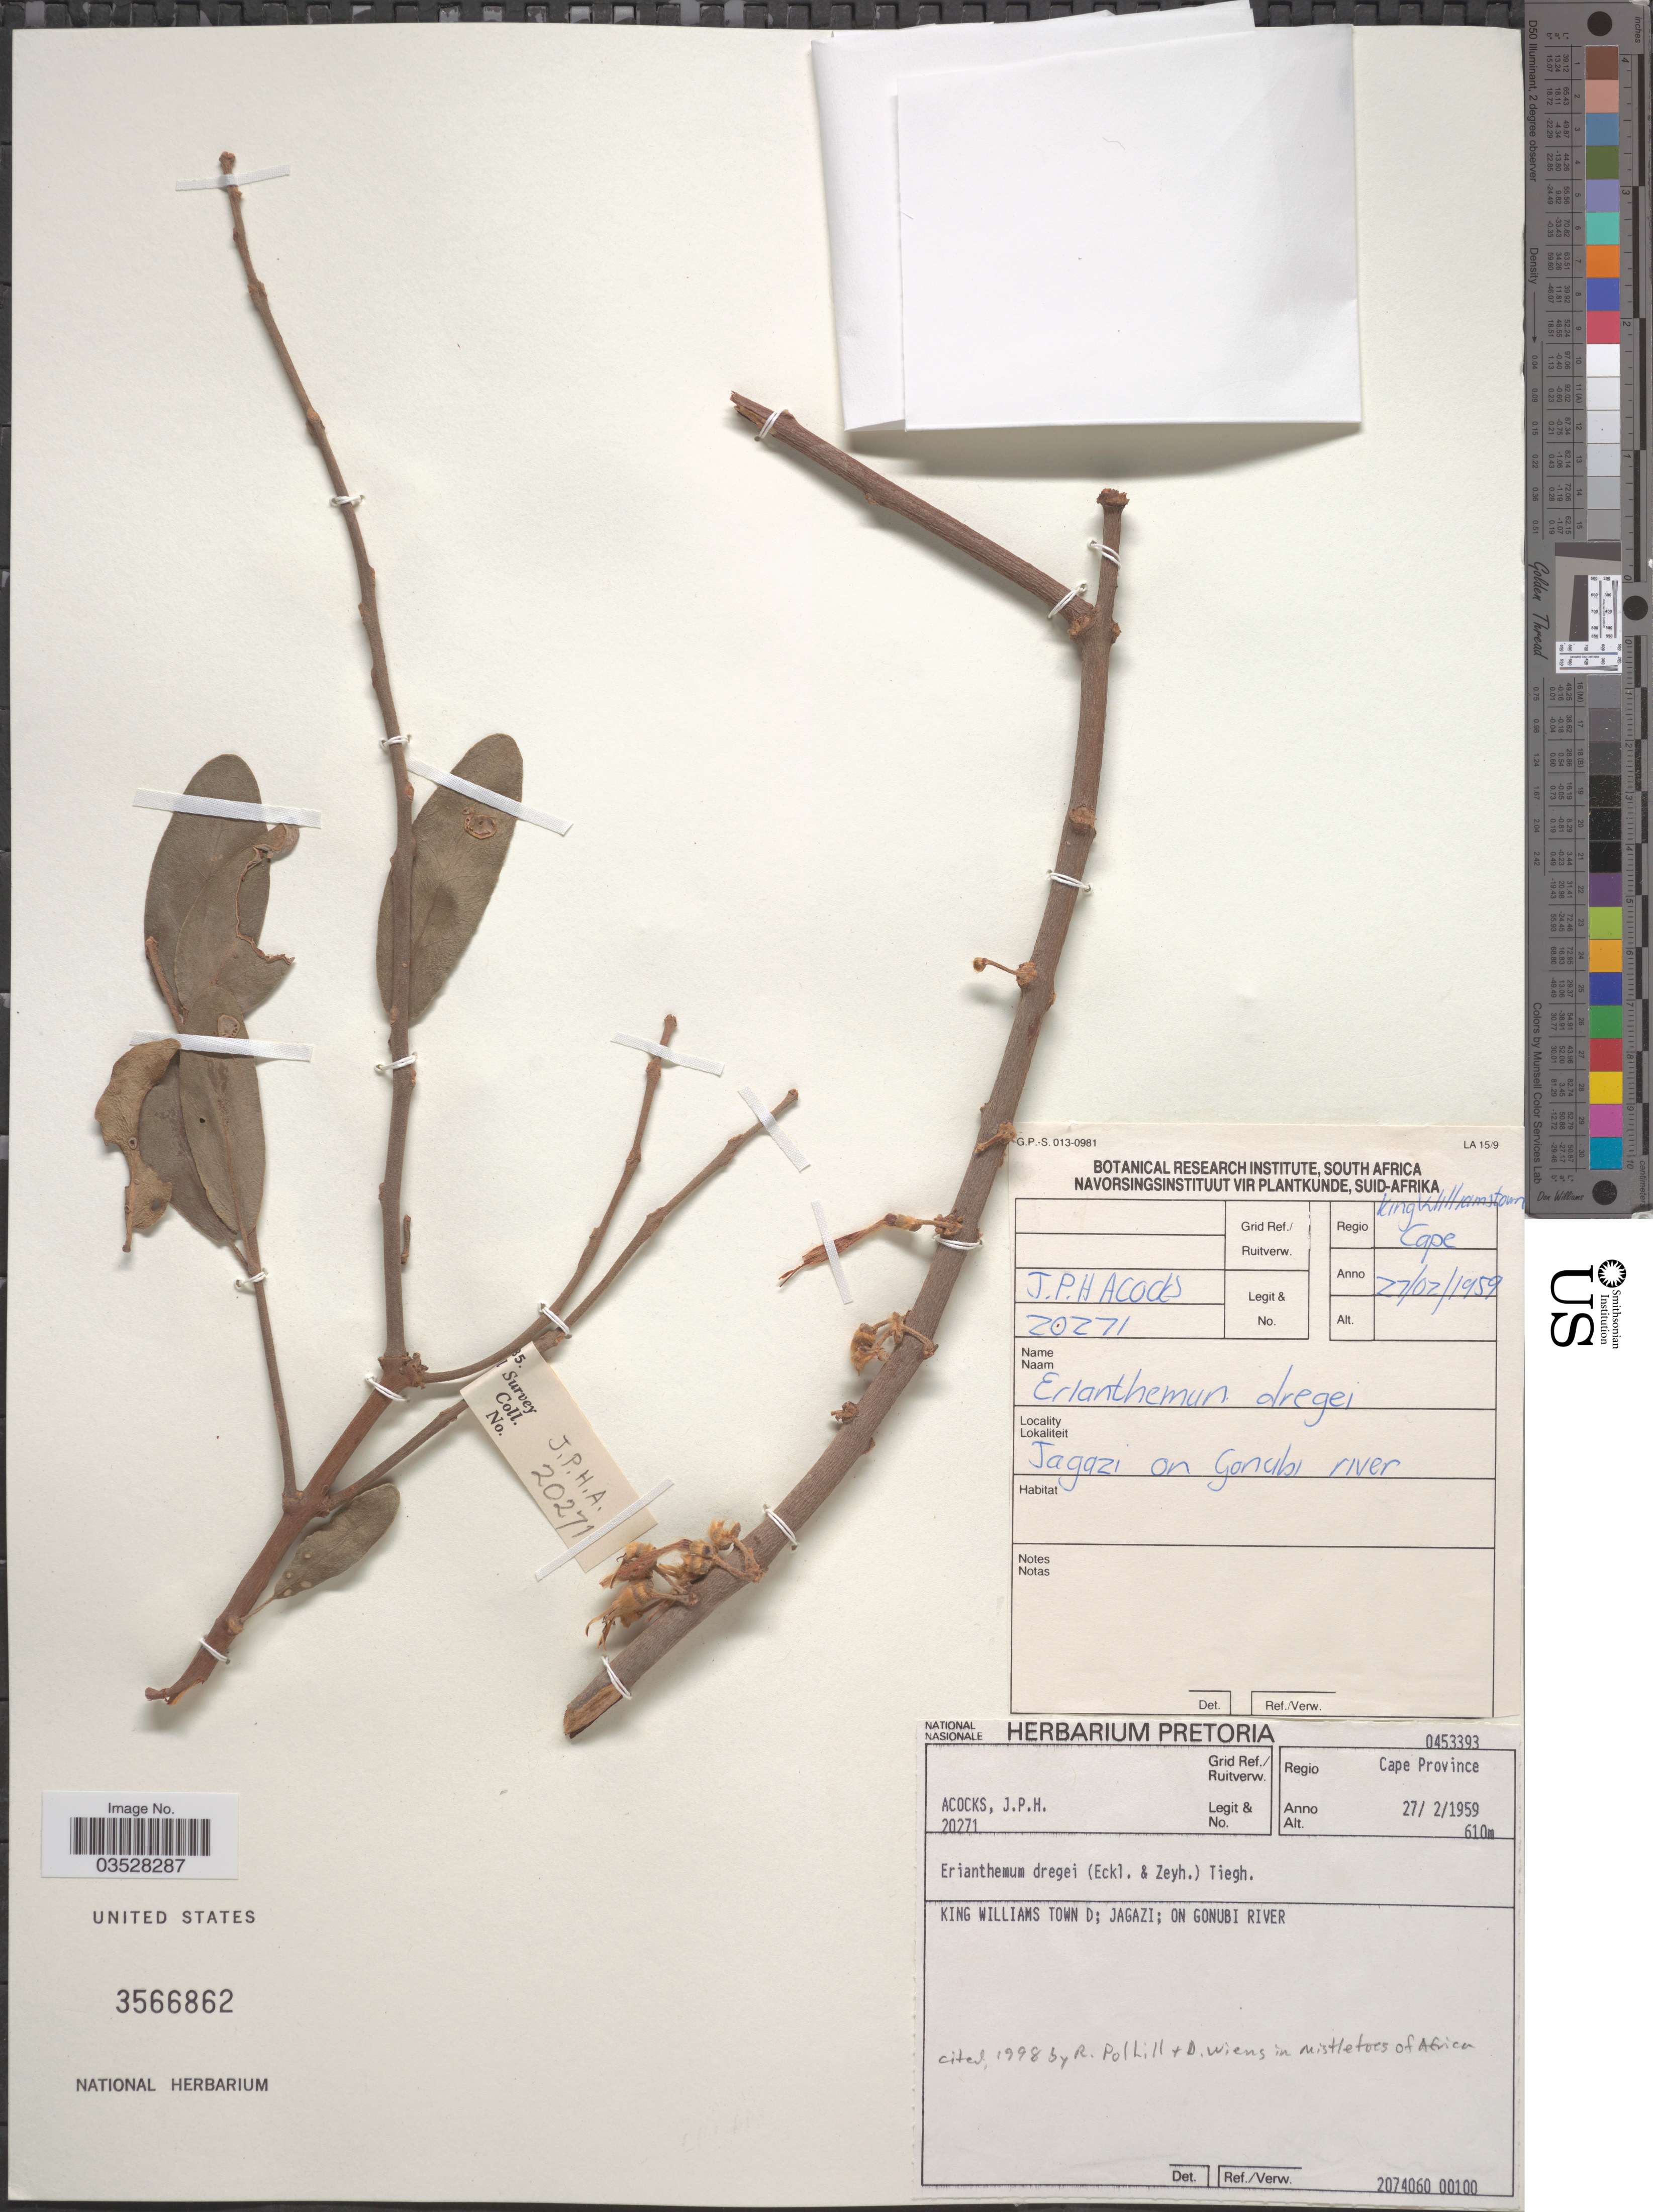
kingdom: Plantae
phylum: Tracheophyta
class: Magnoliopsida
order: Santalales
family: Loranthaceae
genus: Erianthemum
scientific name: Erianthemum dregei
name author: (Eckl. & Zeyh.) Tiegh.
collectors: J. P. Acocks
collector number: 20271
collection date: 1959-02-27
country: South Africa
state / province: Eastern Cape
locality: Regio Cape Province. King Williams Town D; Jagazi; On Gonubi River.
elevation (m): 610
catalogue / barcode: US 3566862